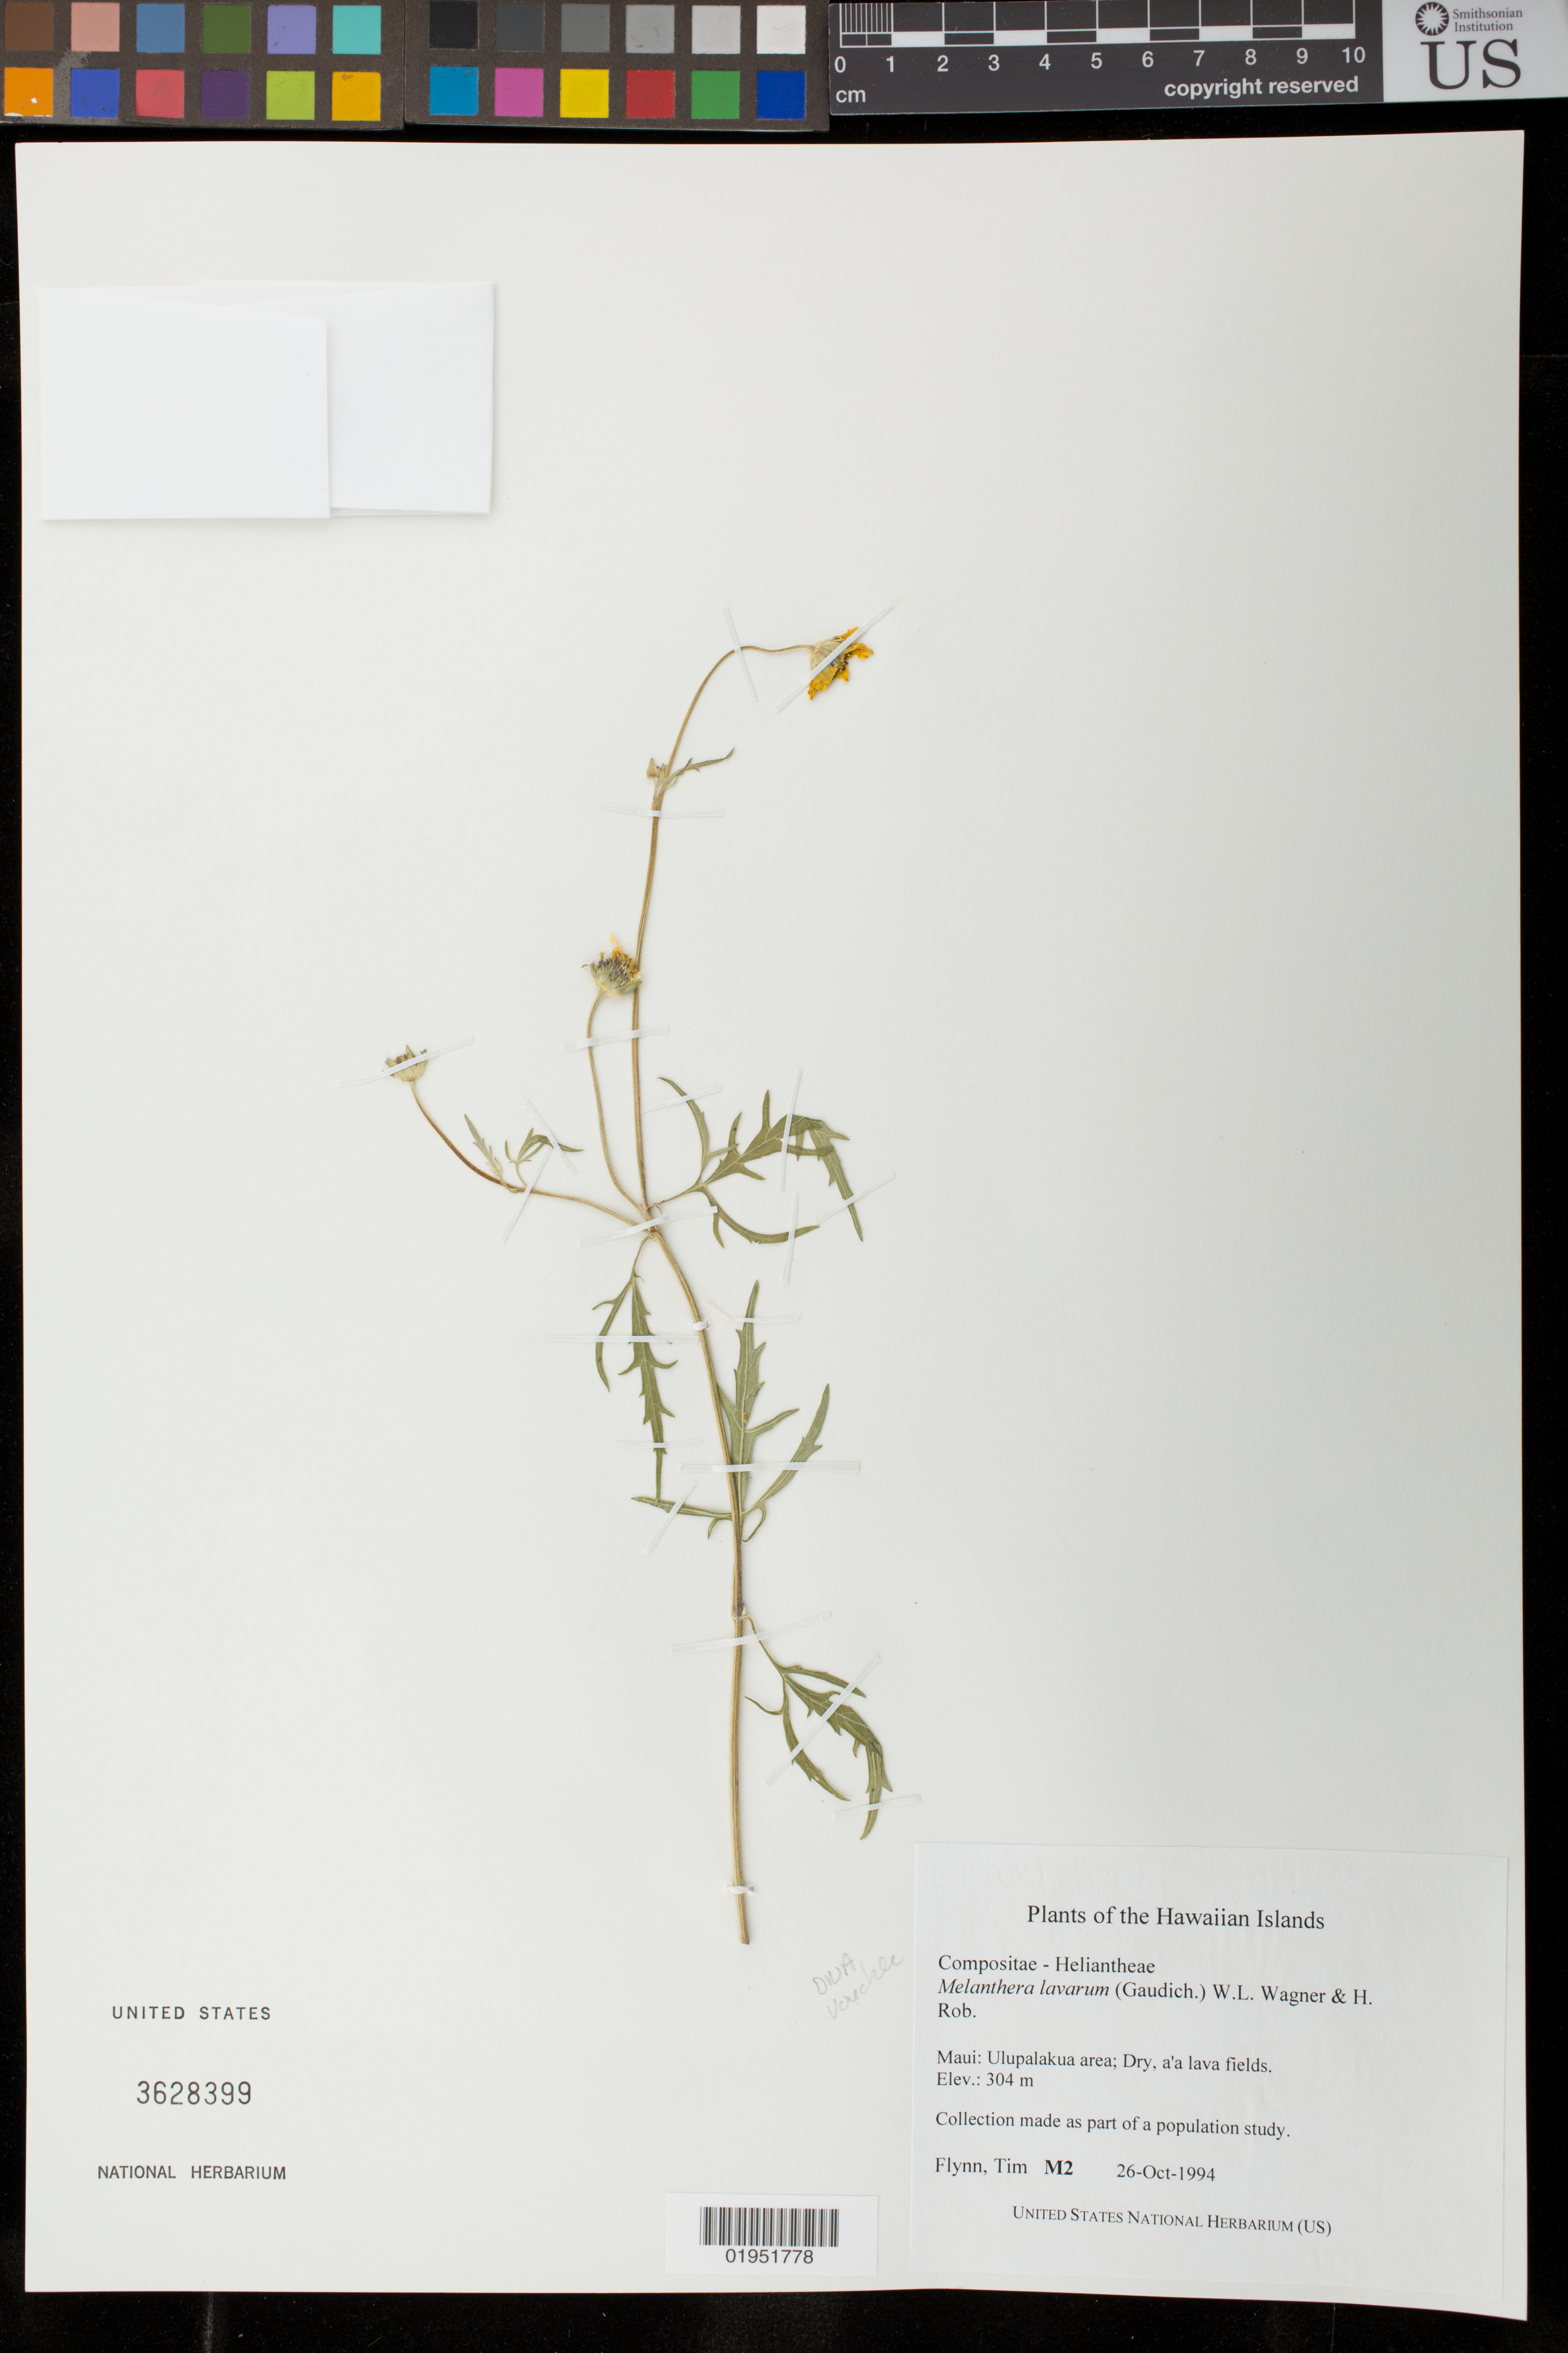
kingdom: Plantae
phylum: Tracheophyta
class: Magnoliopsida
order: Asterales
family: Asteraceae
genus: Wollastonia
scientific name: Wollastonia lavarum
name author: (Gaudich.) Orchard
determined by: Wagner, W. L., (BOT), Smithsonian Institution - National Museum of Natural History (UNITED STATES)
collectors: T. Flynn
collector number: M2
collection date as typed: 26 Oct 1994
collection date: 1994-10-26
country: United States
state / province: Hawaii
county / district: Maui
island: Maui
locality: Ulupalakua area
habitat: Dry, a'a lava fields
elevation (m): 304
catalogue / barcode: US 3628399